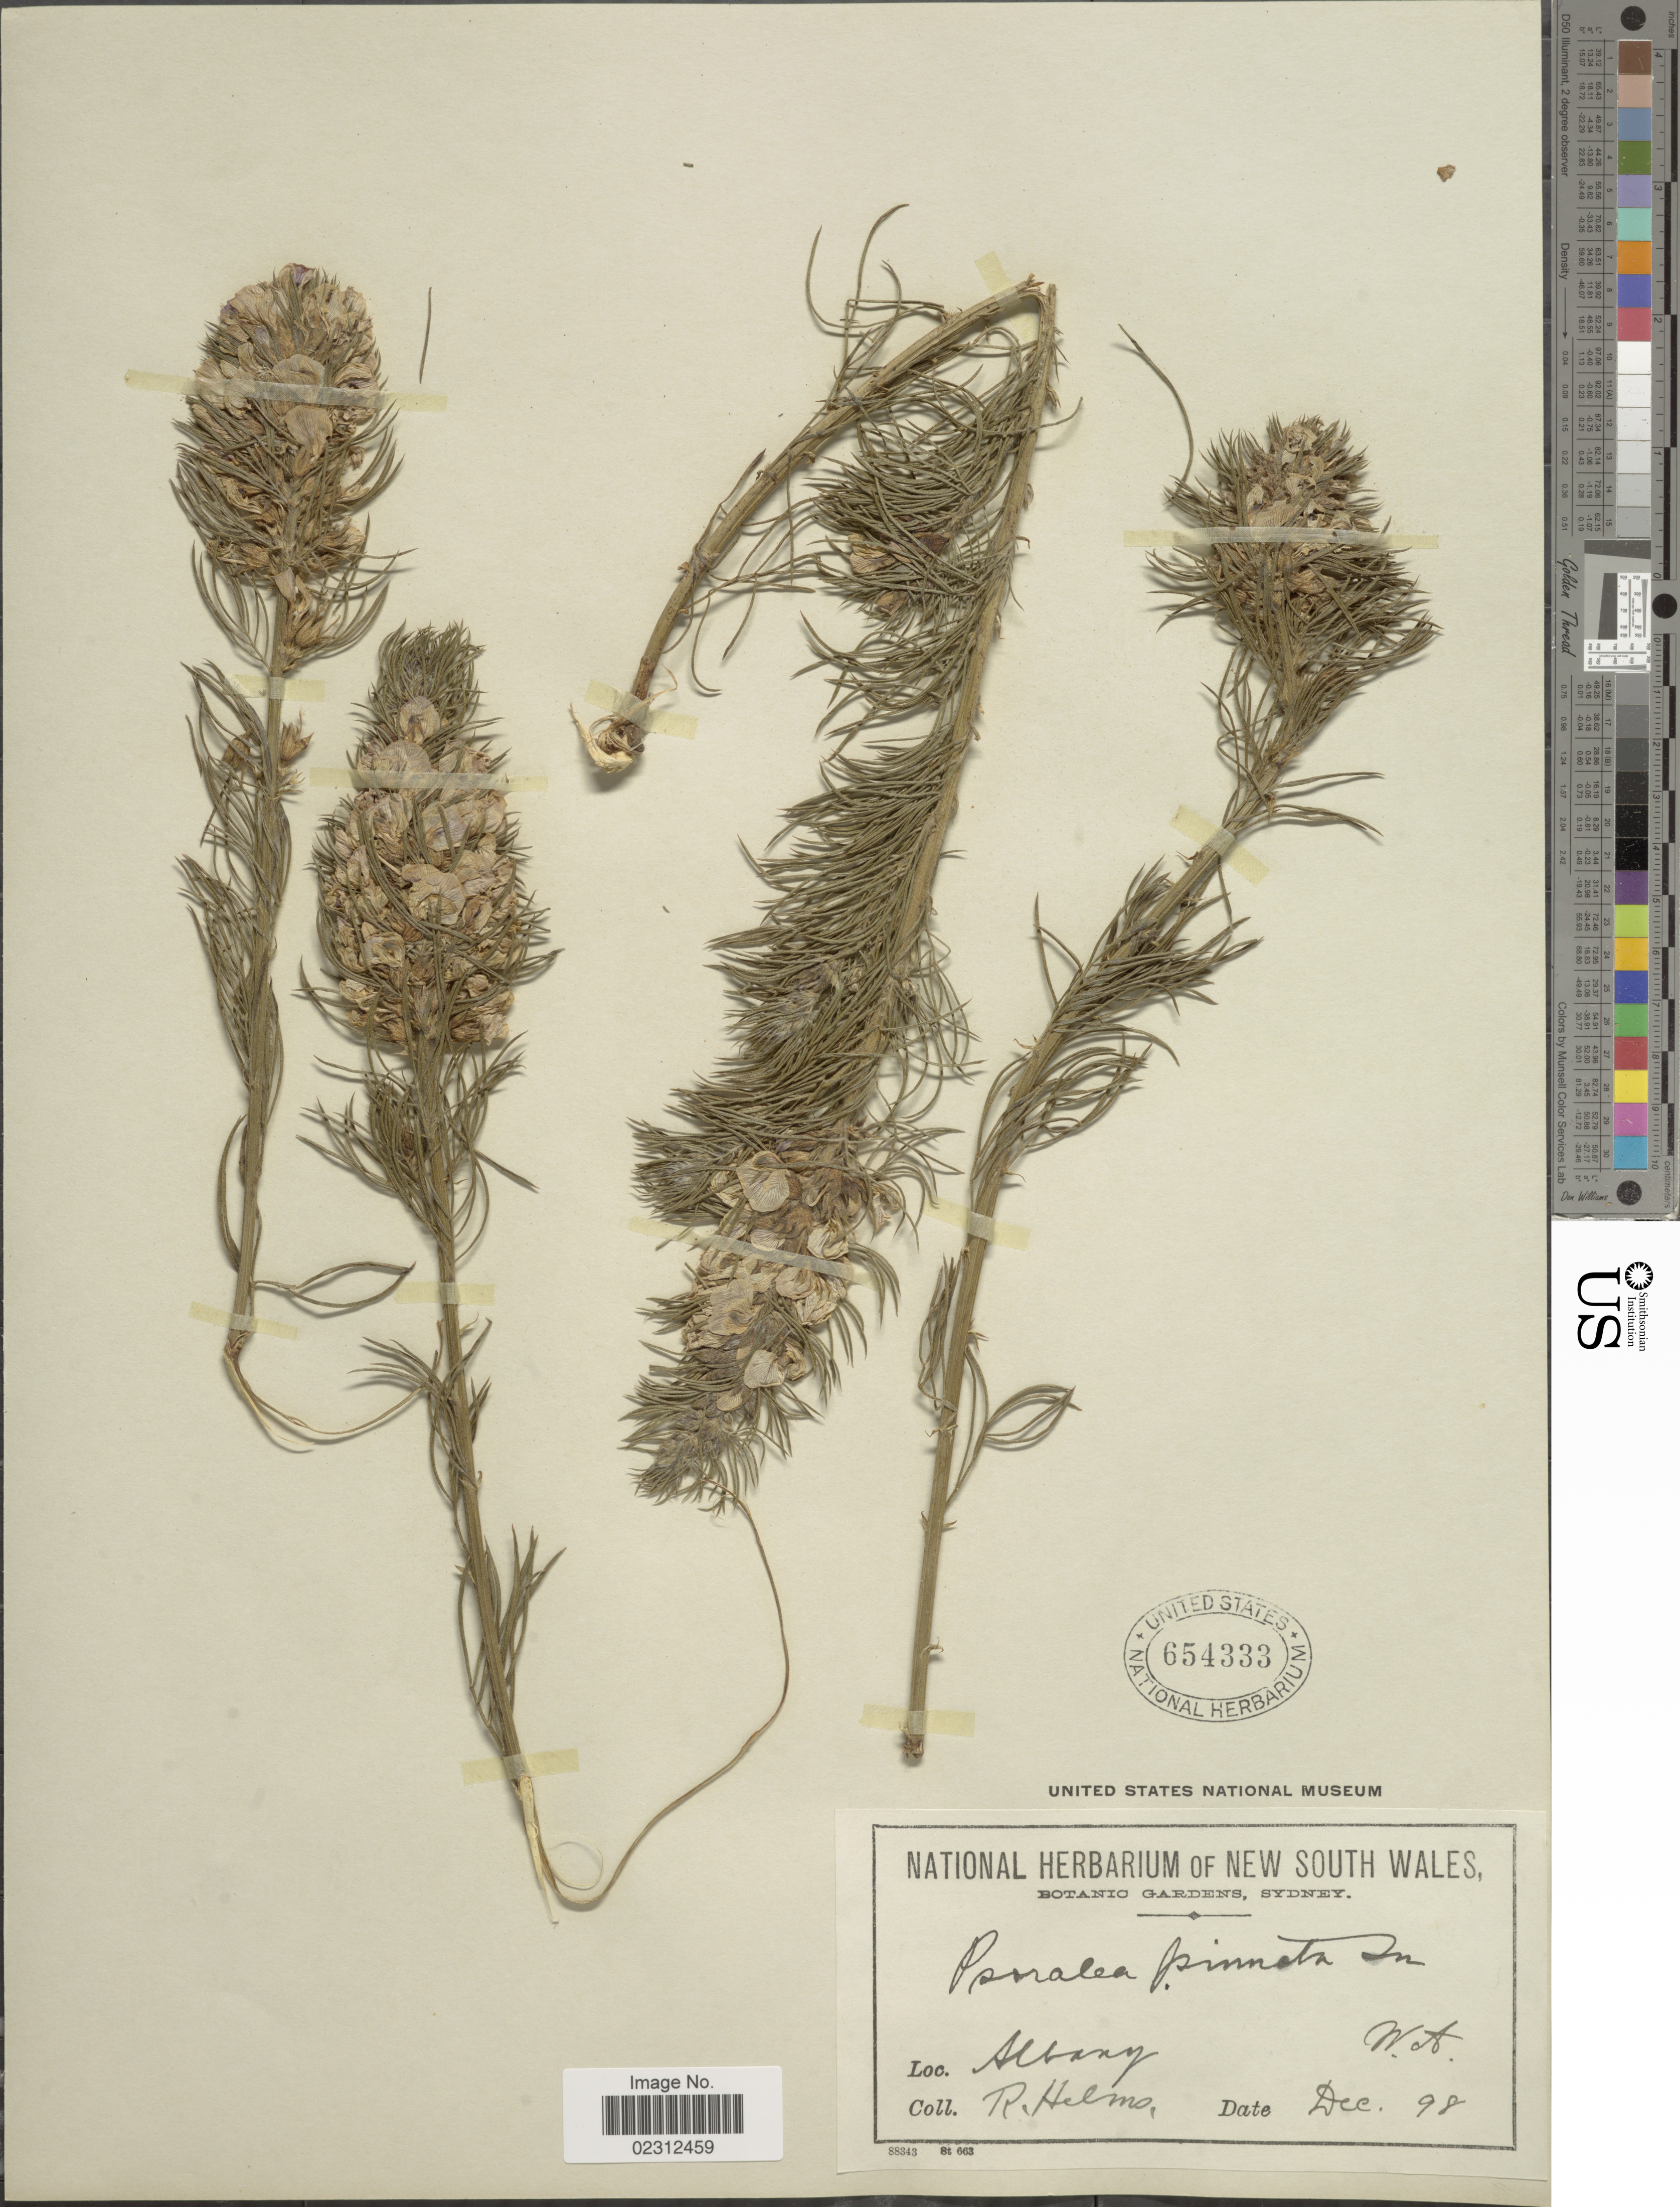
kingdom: Plantae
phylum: Tracheophyta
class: Magnoliopsida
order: Fabales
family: Fabaceae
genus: Psoralea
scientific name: Psoralea sp.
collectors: R. Helms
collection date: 1898-12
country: Australia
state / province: Western Australia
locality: Albany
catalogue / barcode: US 654333